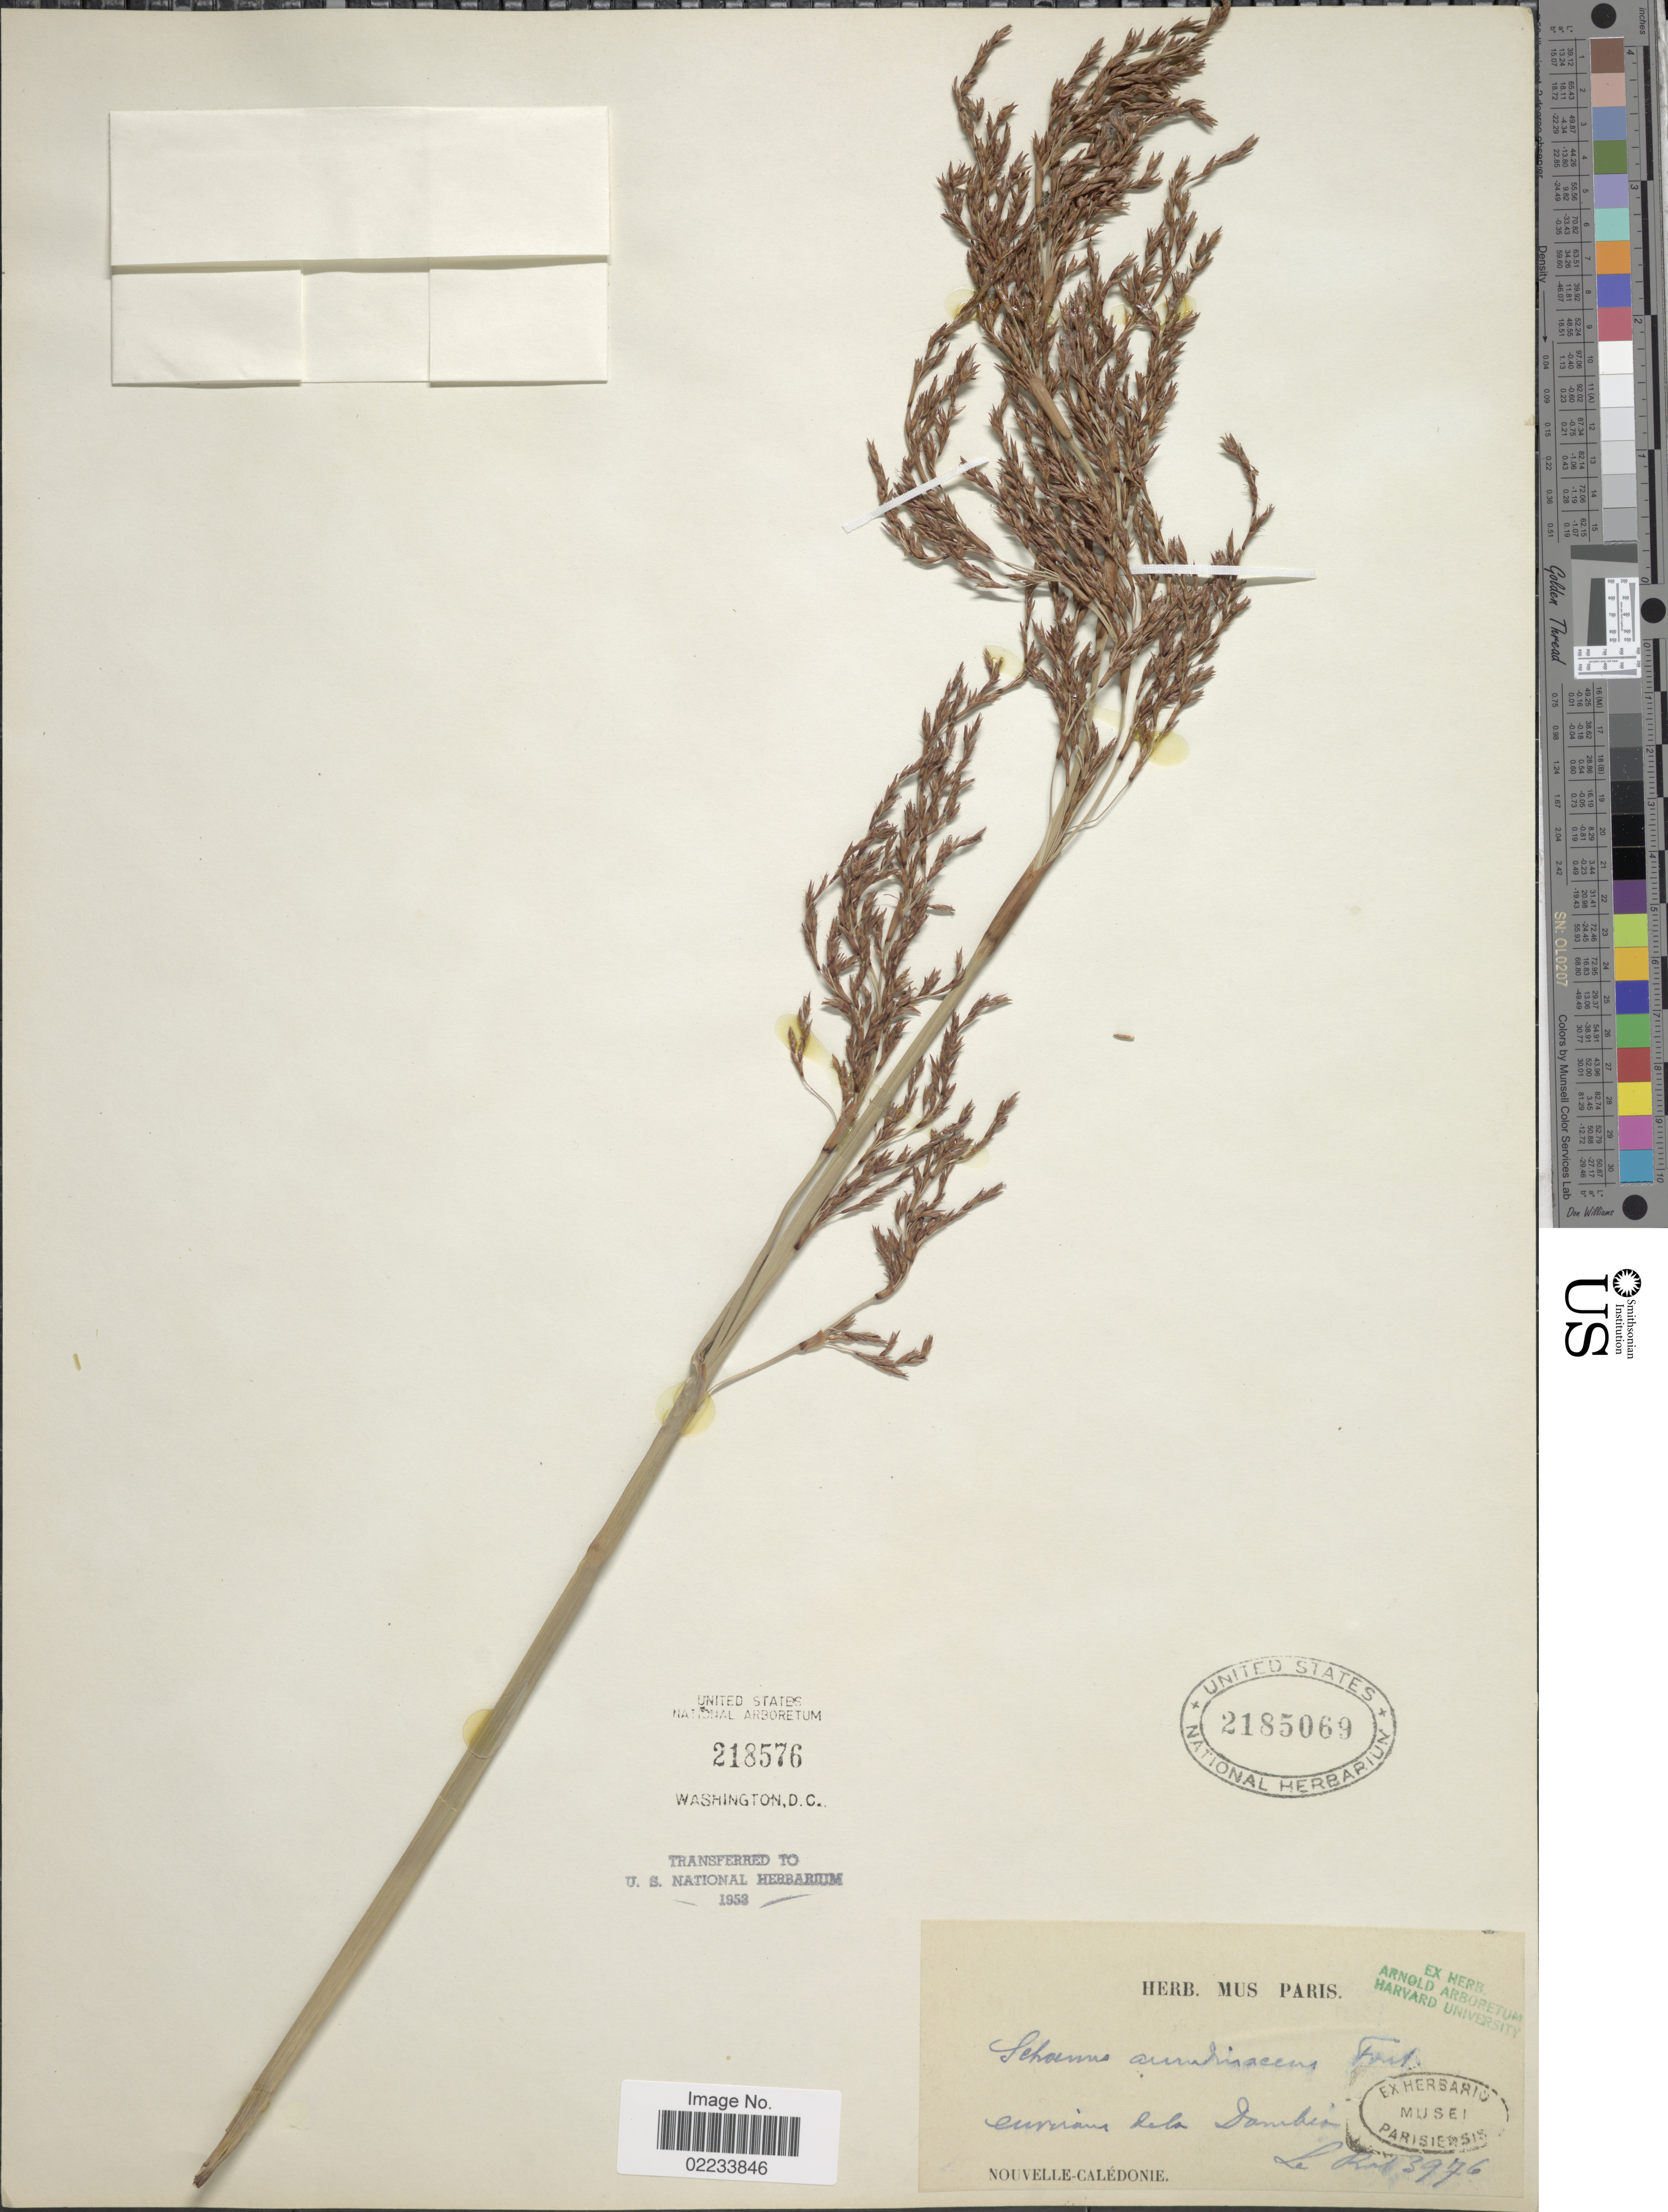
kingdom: Plantae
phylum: Tracheophyta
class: Liliopsida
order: Poales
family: Cyperaceae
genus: Tetraria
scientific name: Tetraria arundinacea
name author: (Sol. ex Vahl) T. Koyama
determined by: Strong, Mark T., (BOT), Smithsonian Institution - National Museum of Natural History (UNITED STATES)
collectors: -. Le Rat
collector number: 3976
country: New Caledonia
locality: Environs de la Dambia [interpreted]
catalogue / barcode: US 2185069